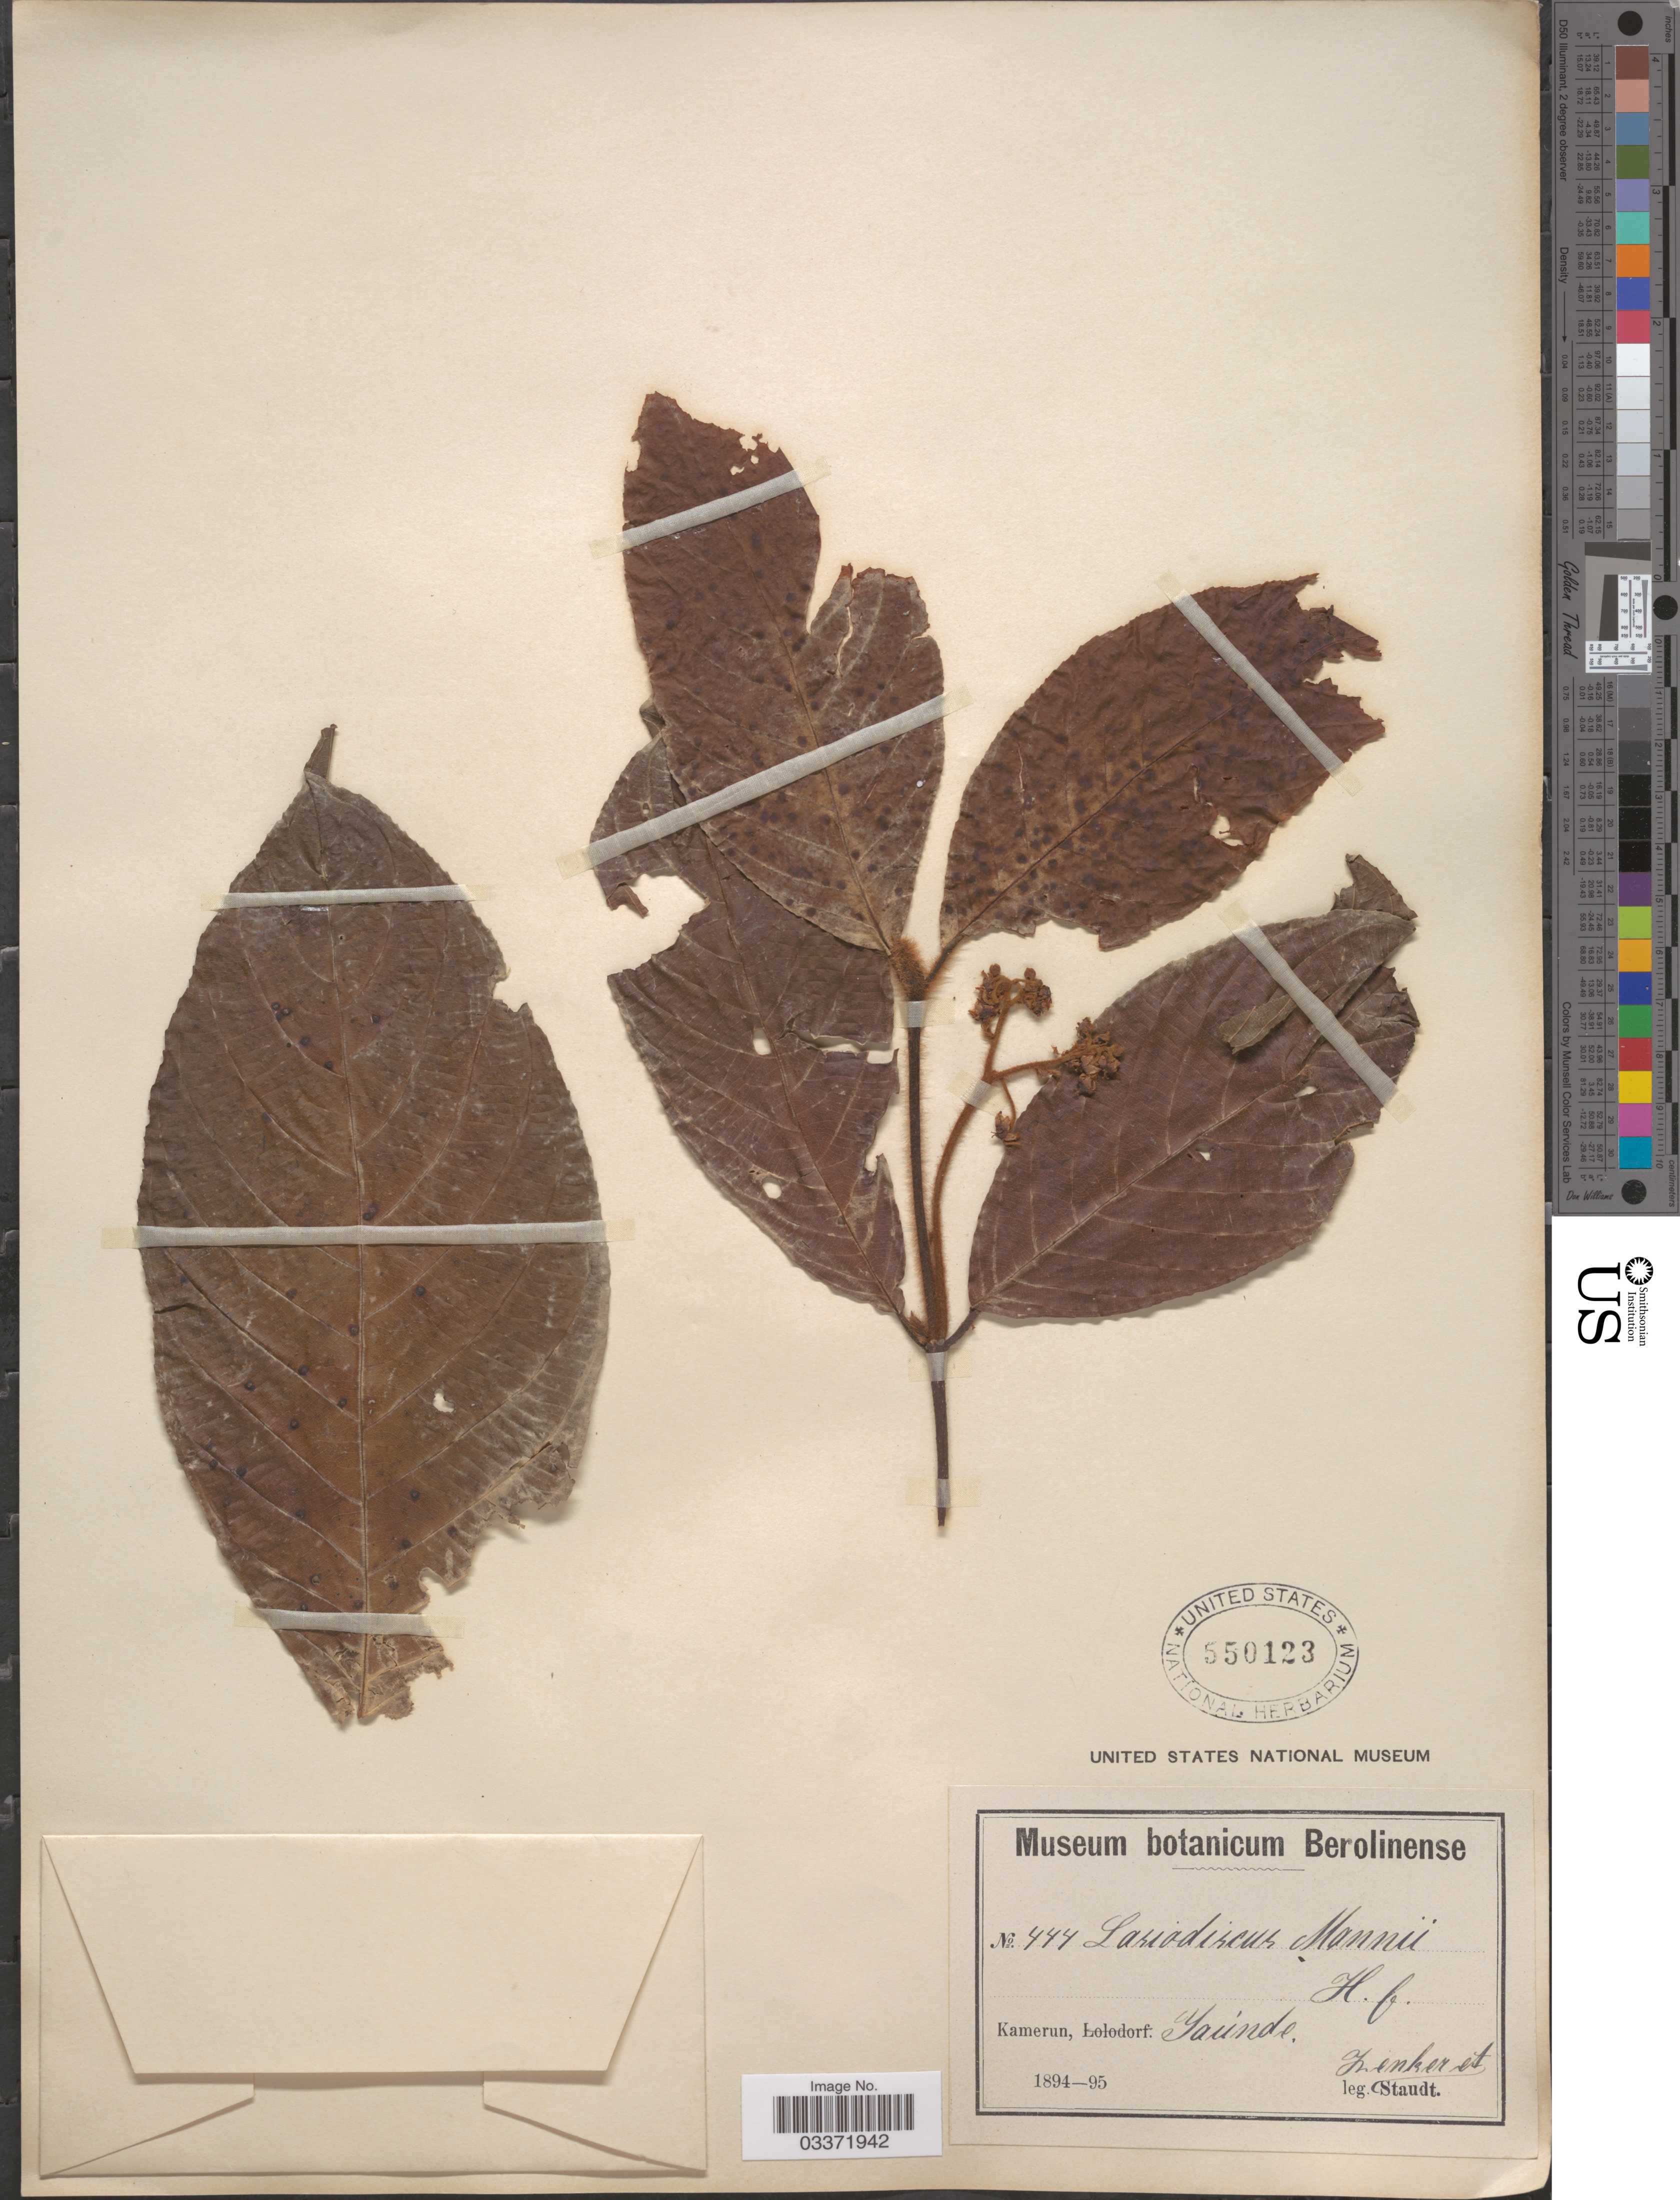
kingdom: Plantae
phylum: Tracheophyta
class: Magnoliopsida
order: Rosales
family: Rhamnaceae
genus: Lasiodiscus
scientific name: Lasiodiscus mannii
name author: Hook. f.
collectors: Zenker, -- & -. Staudt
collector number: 444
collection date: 1894/1895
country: Cameroon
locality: Kamerun, Yaúnde.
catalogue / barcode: US 550123